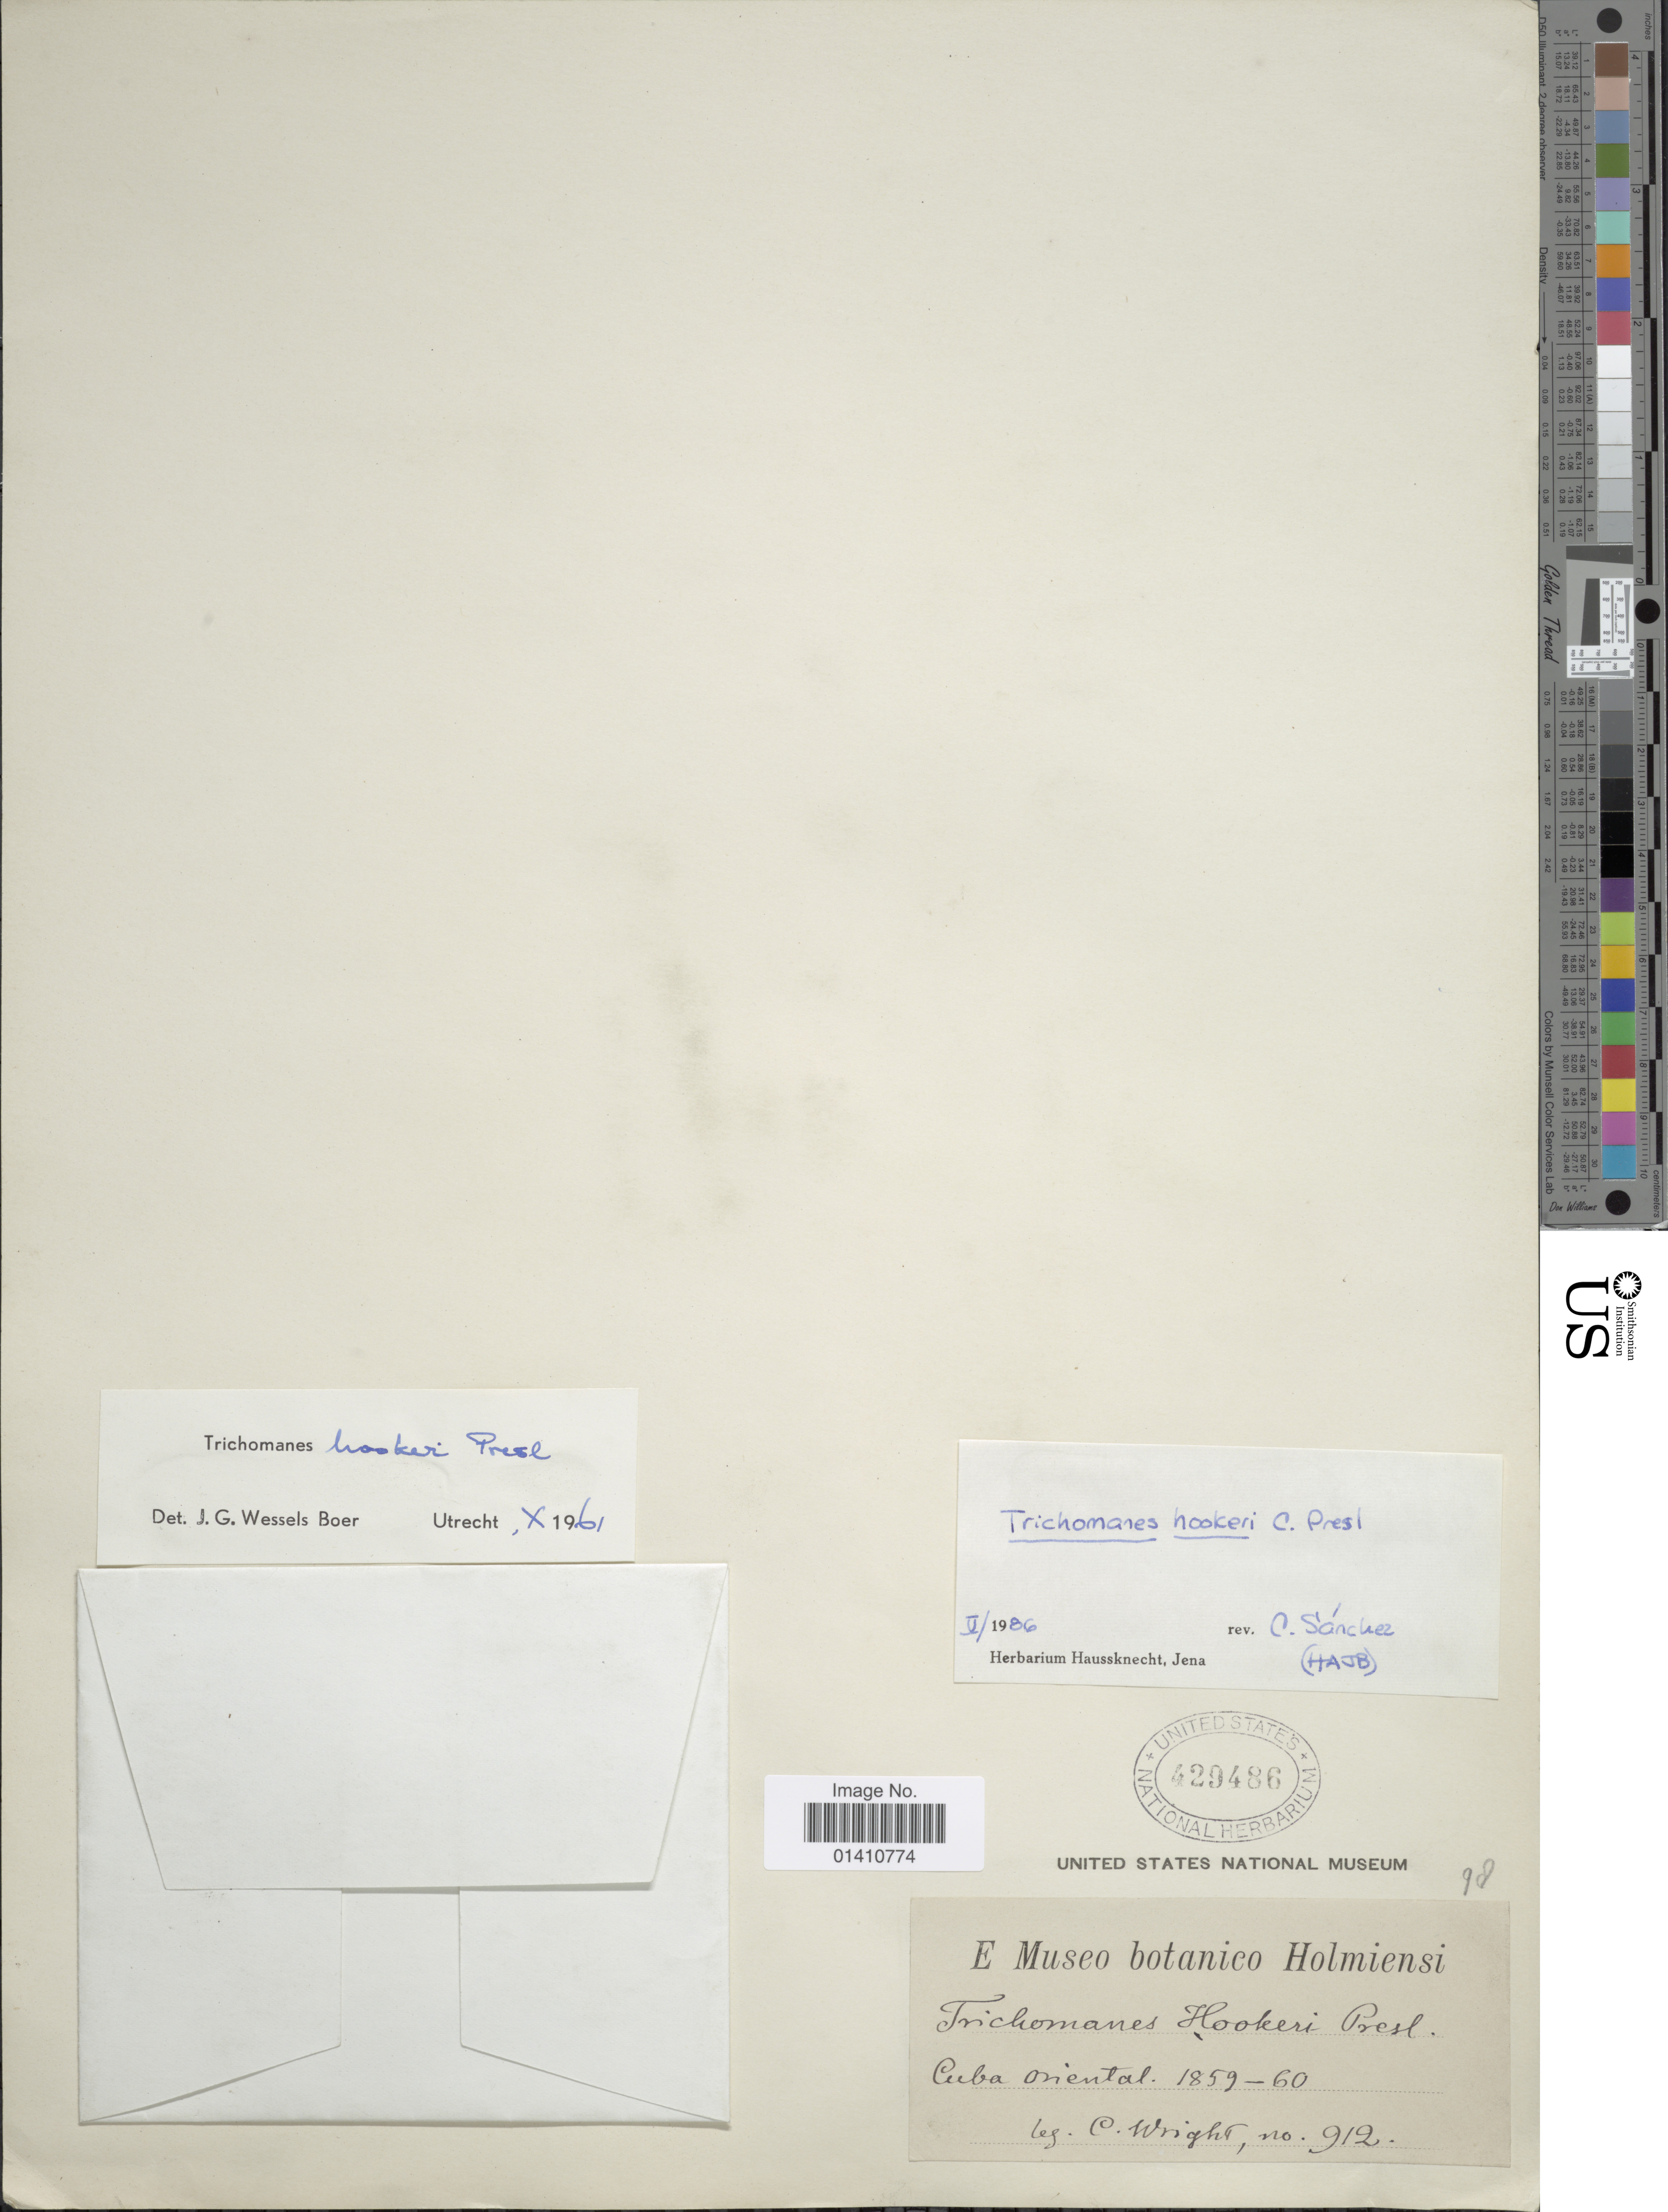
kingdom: Plantae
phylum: Tracheophyta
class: Polypodiopsida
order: Hymenophyllales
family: Hymenophyllaceae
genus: Didymoglossum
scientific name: Didymoglossum hookeri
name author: C. Presl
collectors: C. Wright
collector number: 912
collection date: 1859/1860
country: Cuba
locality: Cuba Oriental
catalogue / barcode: US 429486